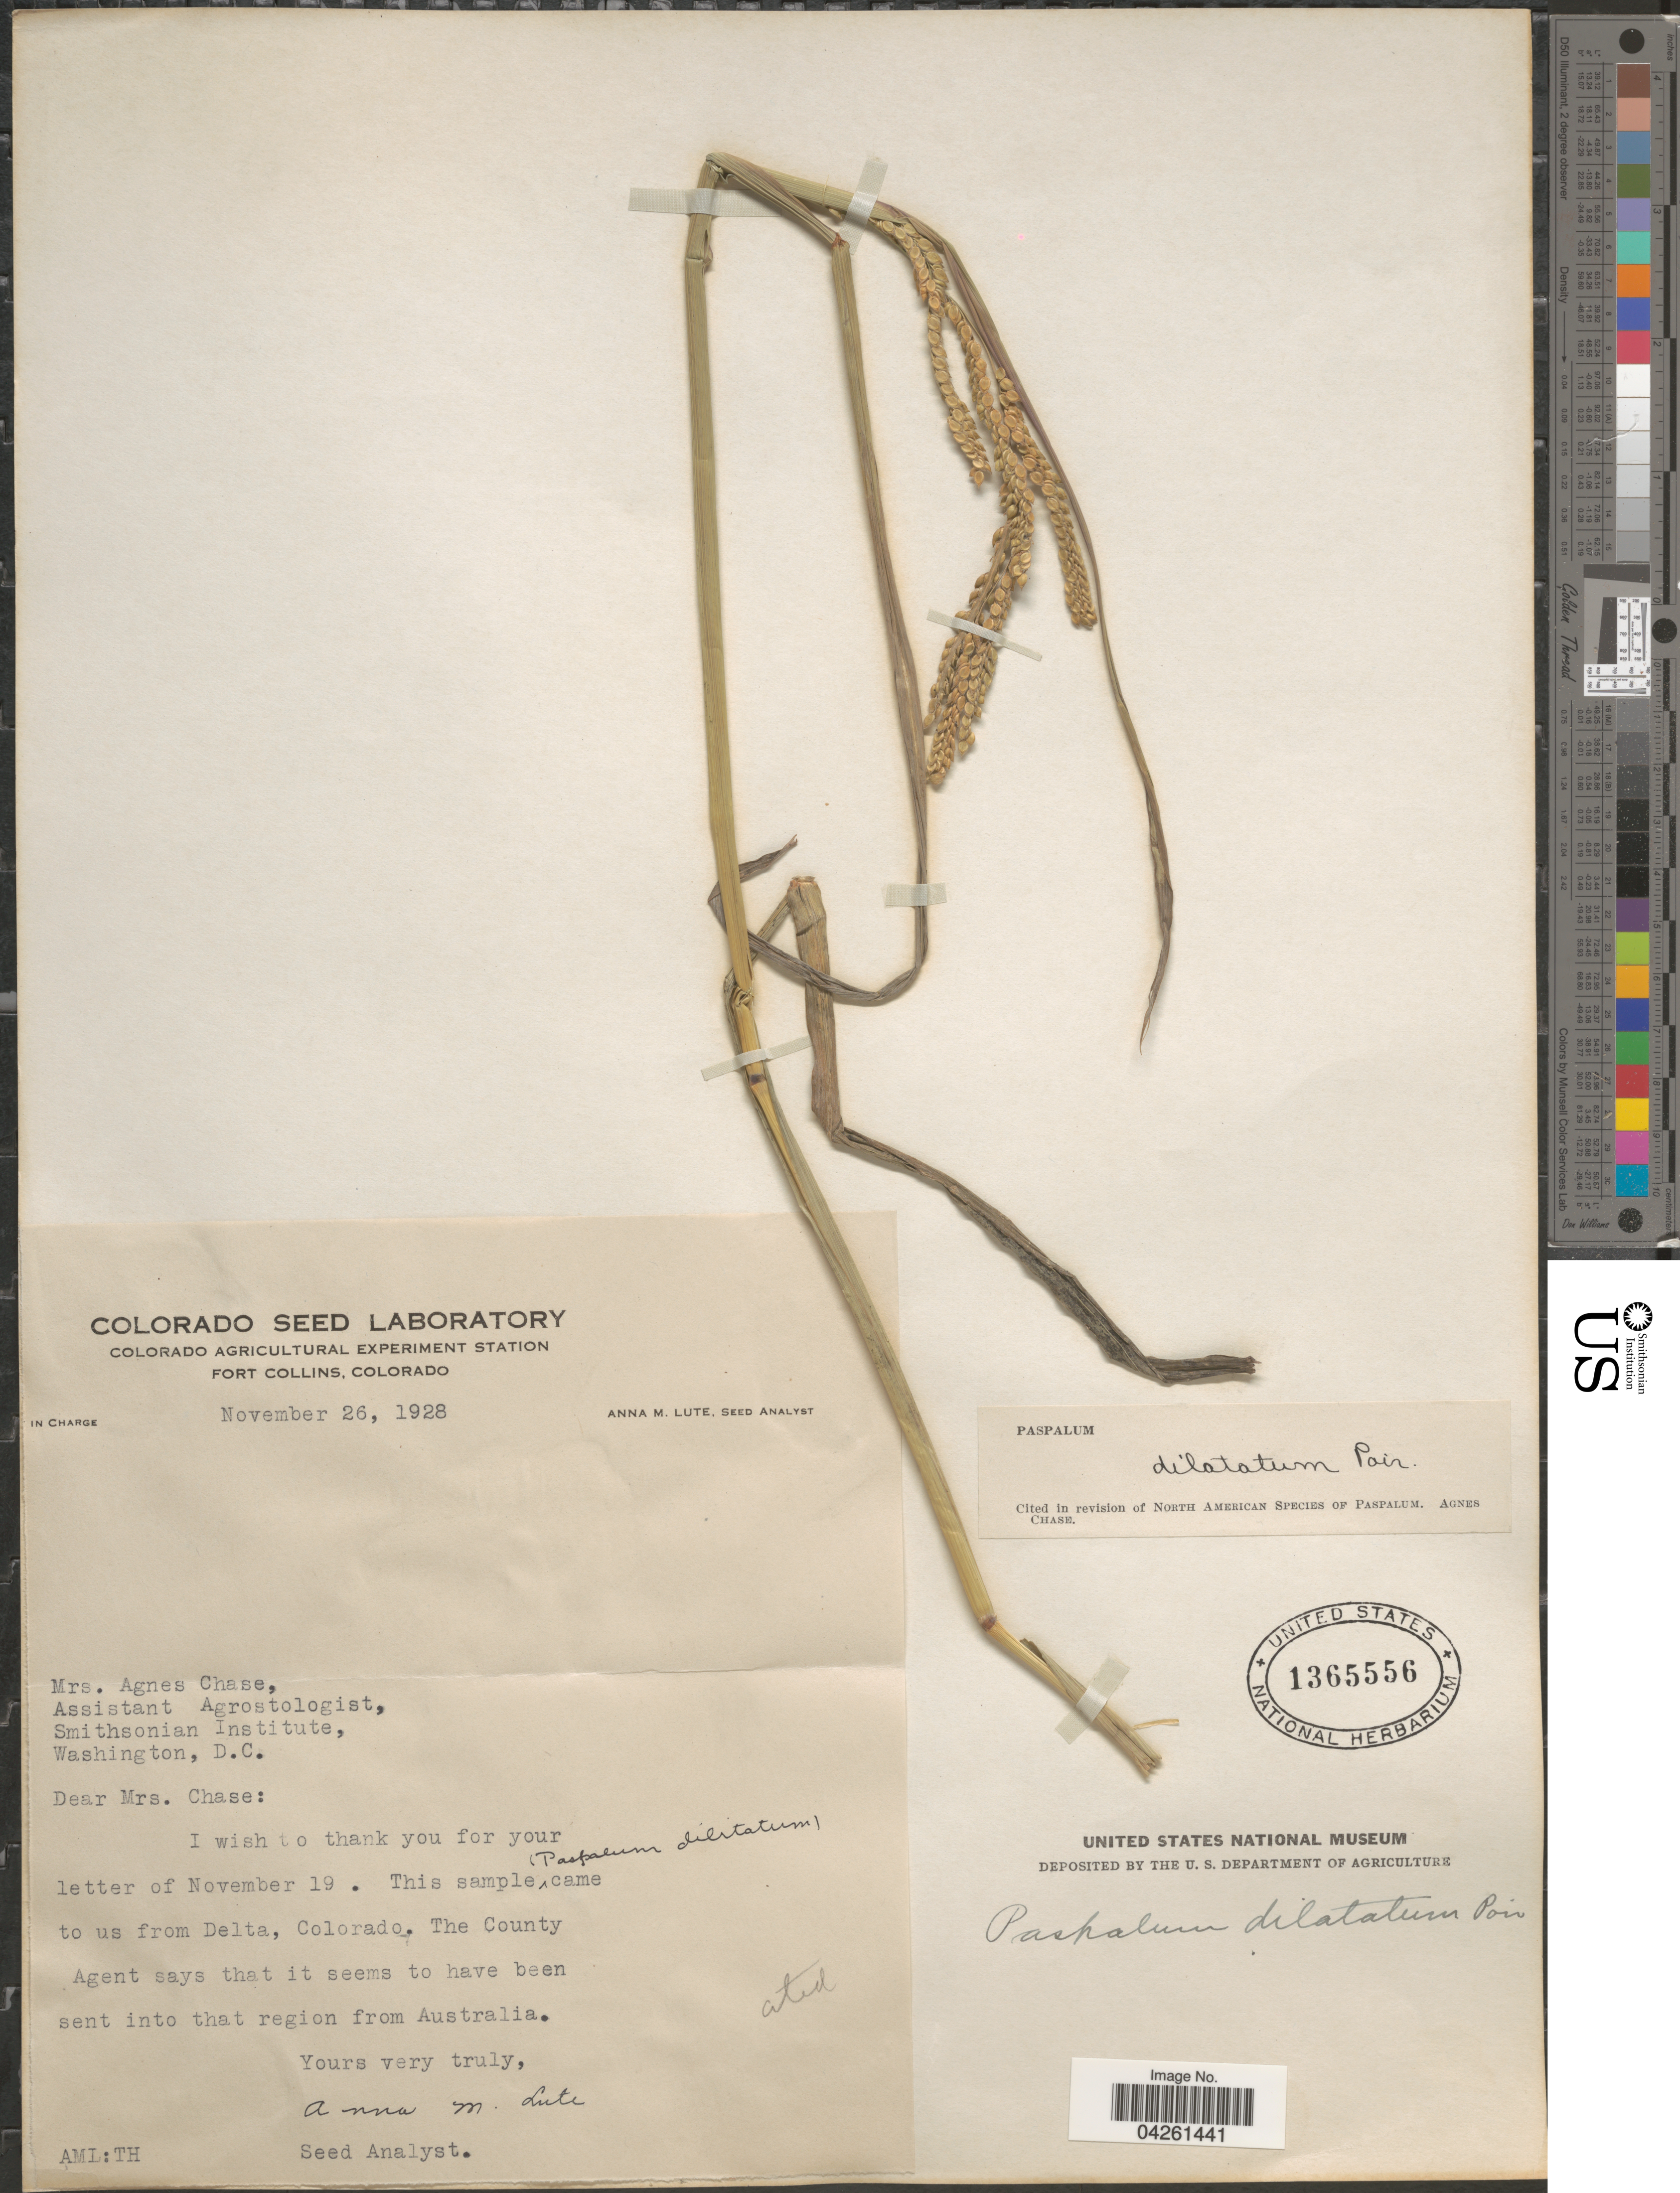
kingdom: Plantae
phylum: Tracheophyta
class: Liliopsida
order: Poales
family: Poaceae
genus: Paspalum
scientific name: Paspalum dilatatum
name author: Poir.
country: United States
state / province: Colorado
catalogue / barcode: US 1365556